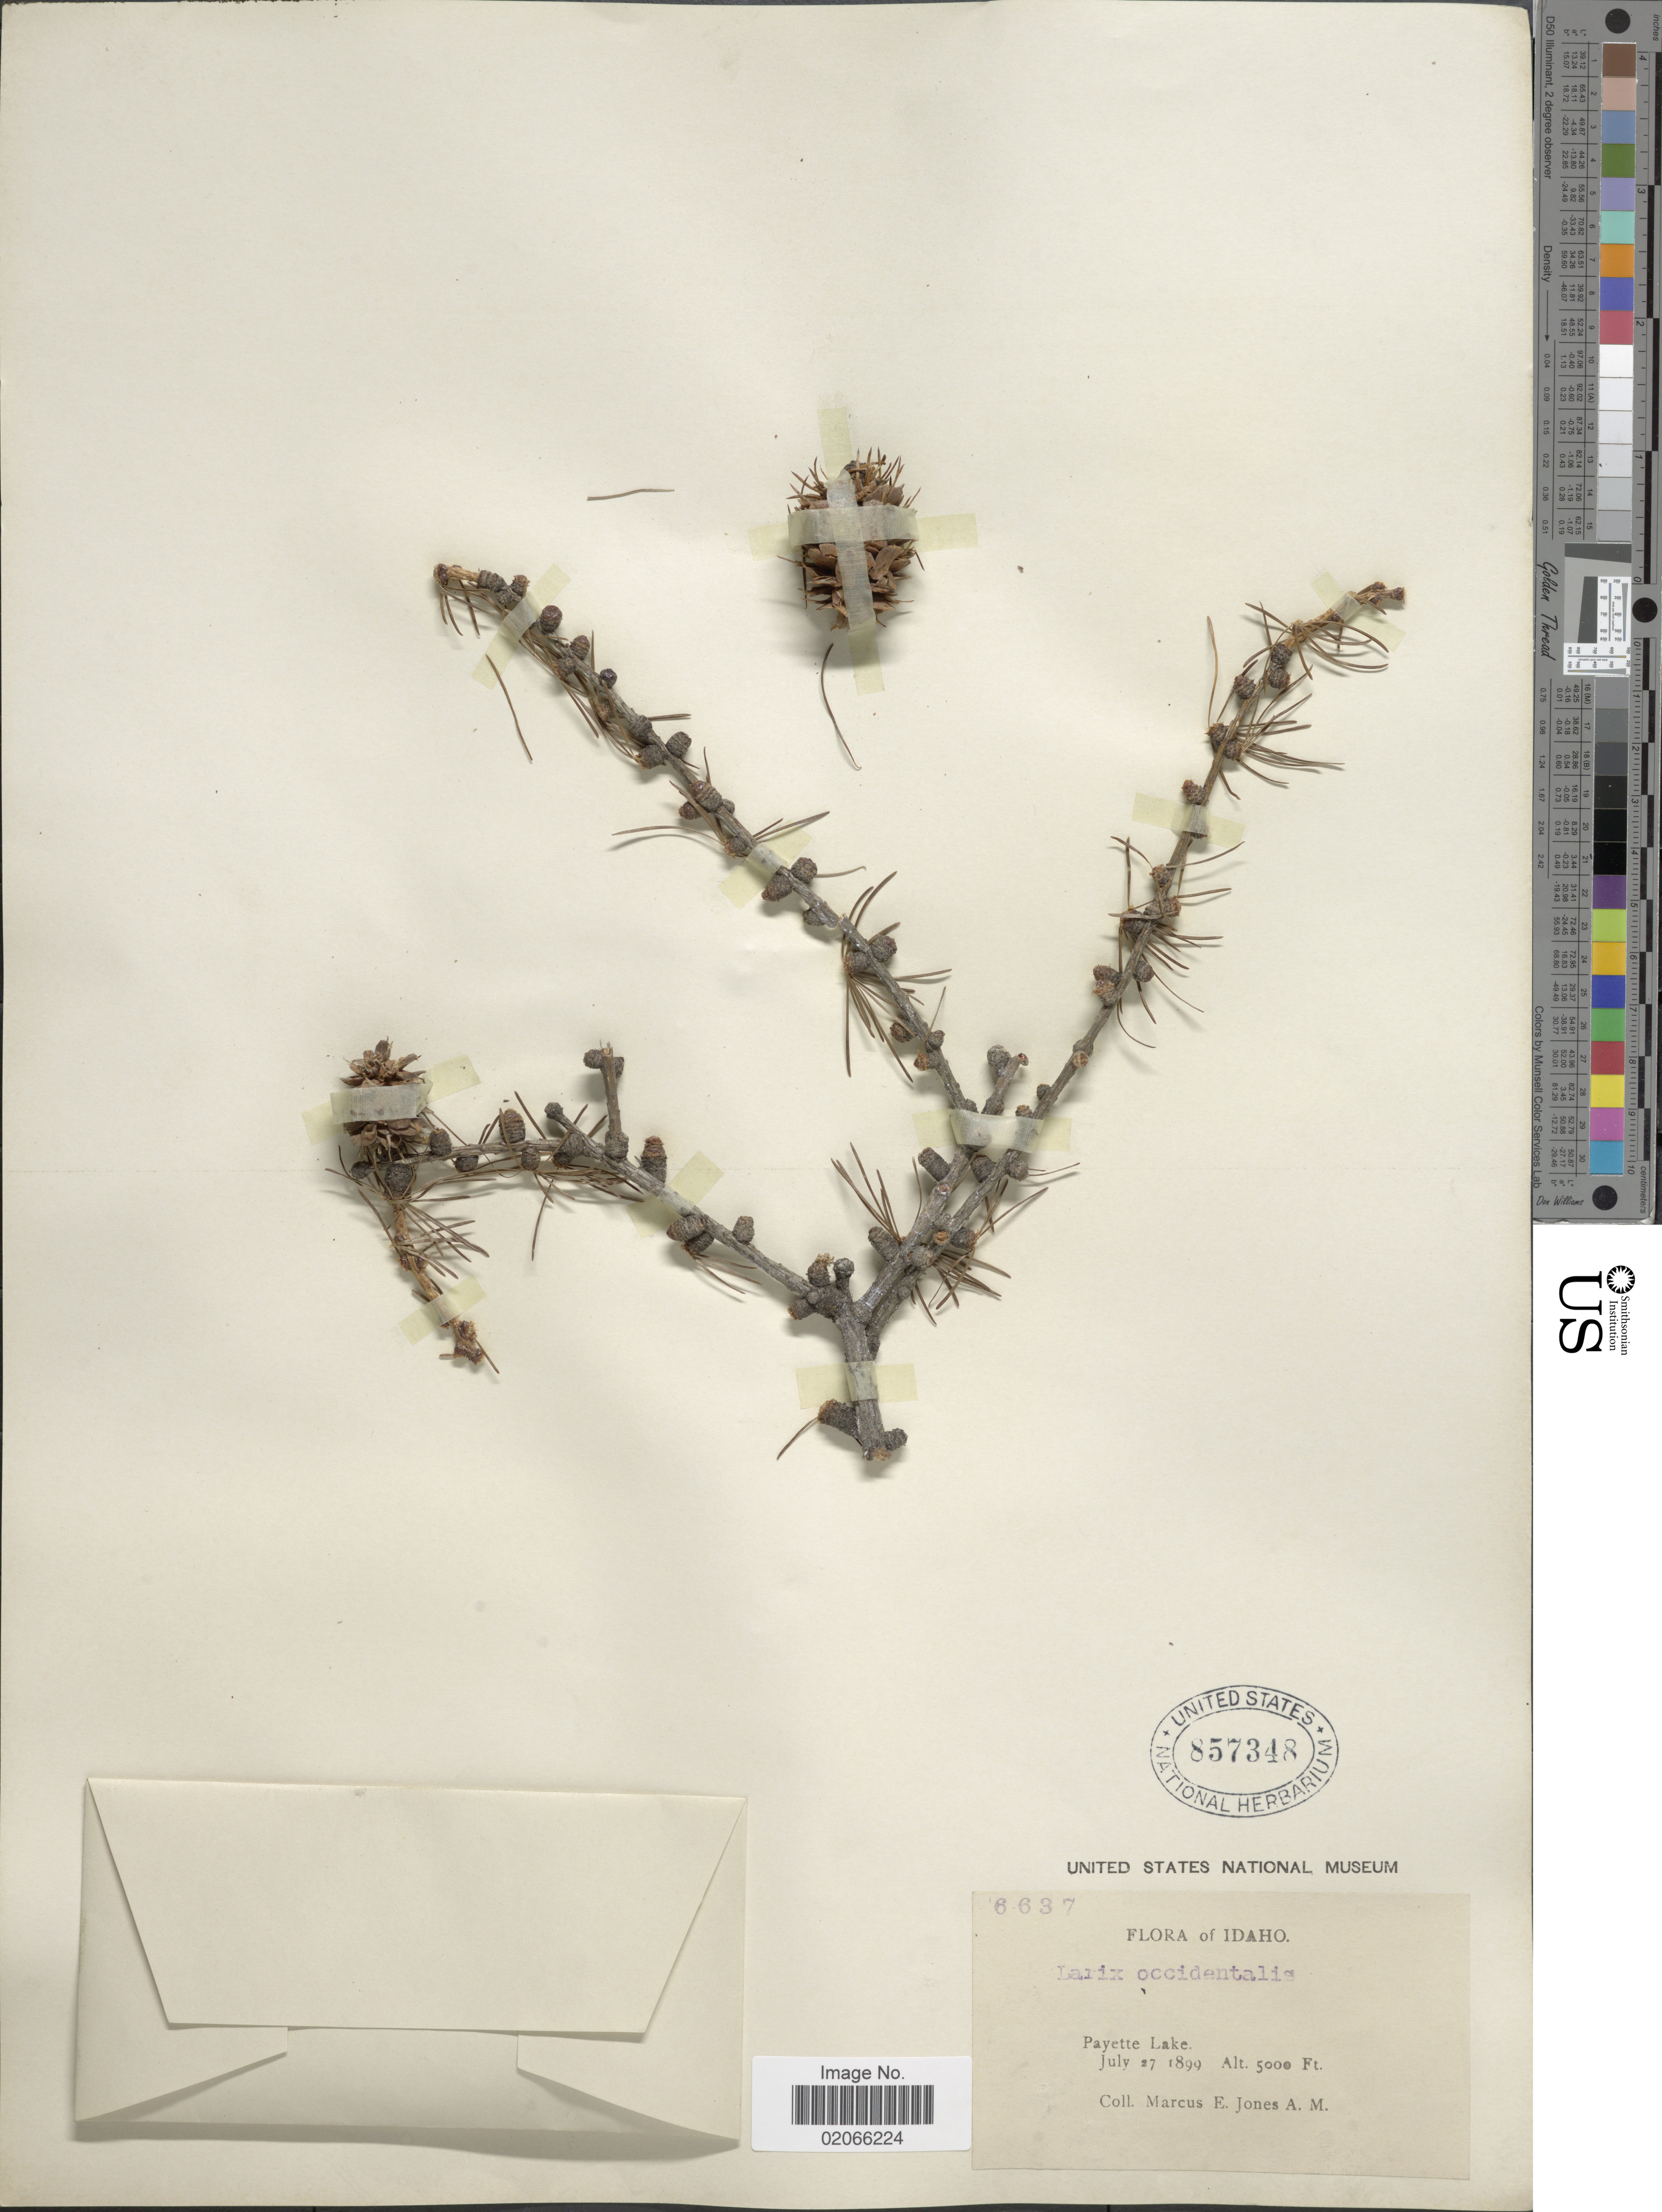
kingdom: Plantae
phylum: Tracheophyta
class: Pinopsida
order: Pinales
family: Pinaceae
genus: Larix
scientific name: Larix occidentalis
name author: Nutt.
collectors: M. E. Jones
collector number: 6637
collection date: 1899-07-27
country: United States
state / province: Idaho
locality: Idaho. Payette Lake.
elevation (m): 1524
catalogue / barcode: US 857348